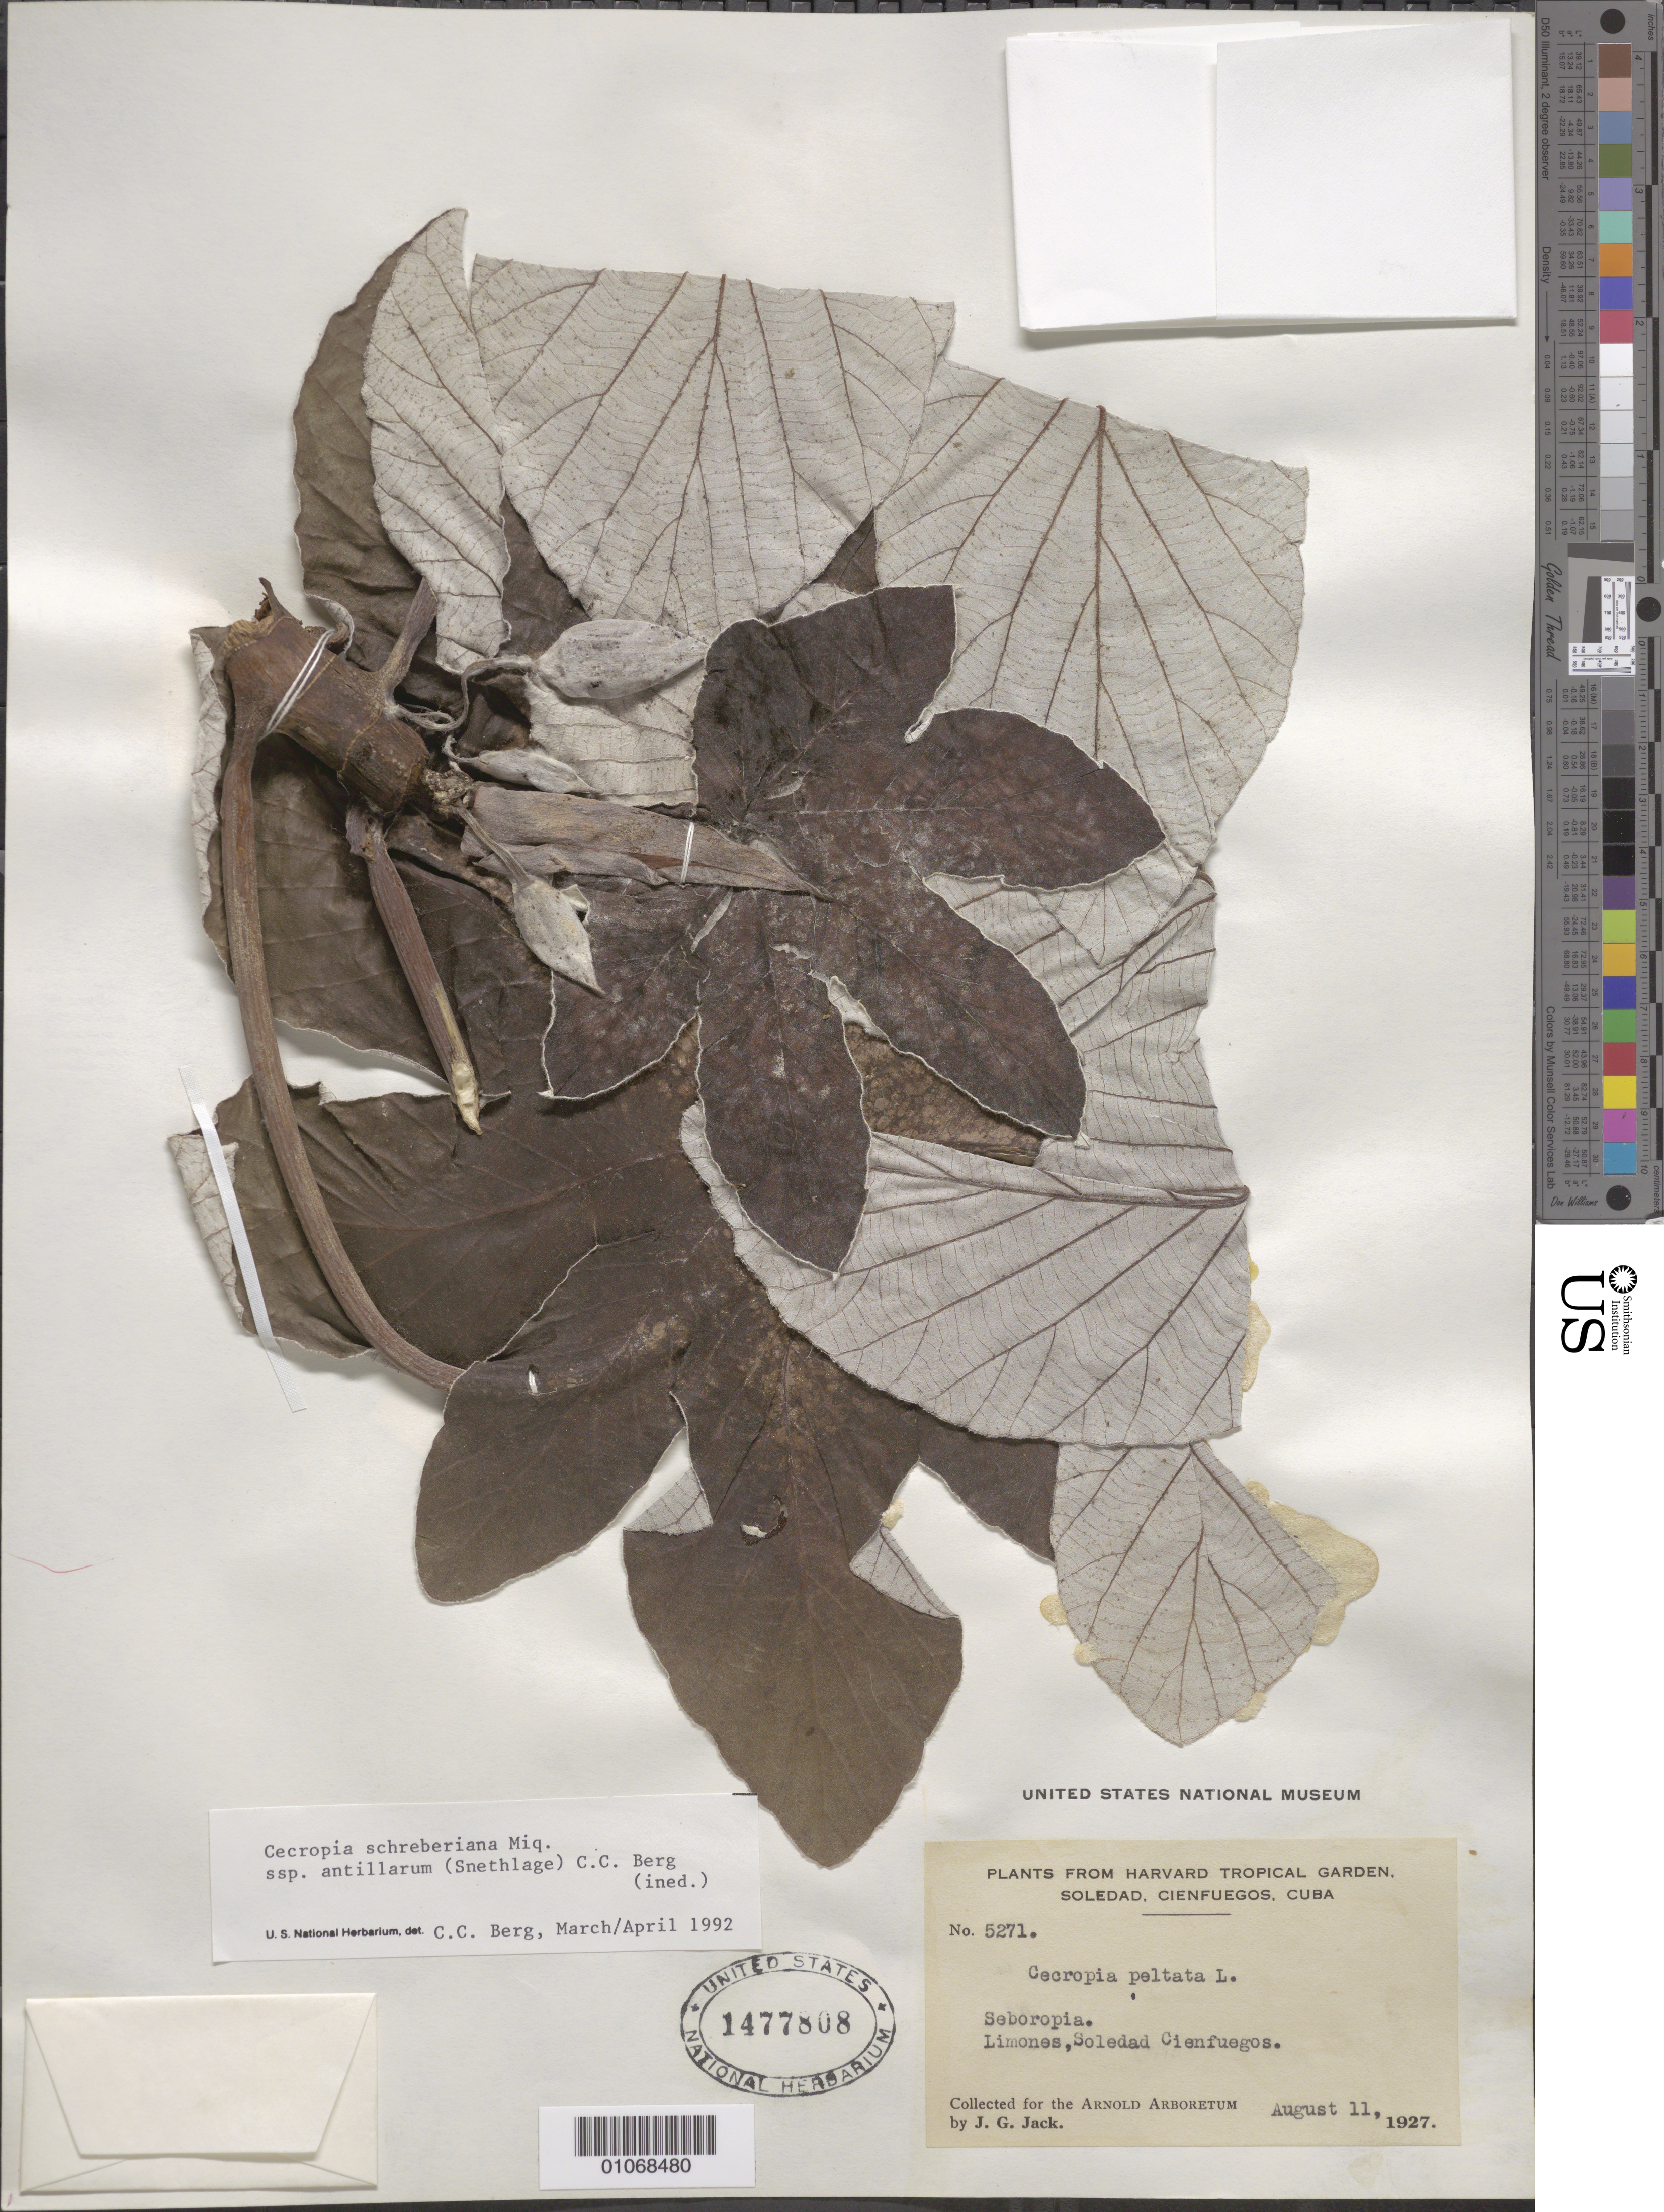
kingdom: Plantae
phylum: Tracheophyta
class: Magnoliopsida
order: Rosales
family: Urticaceae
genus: Cecropia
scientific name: Cecropia schreberiana subsp. antillarum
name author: (Snethl.) C.C. Berg & P. Franco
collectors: J. G. Jack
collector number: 5271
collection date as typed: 11 Aug 1927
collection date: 1927-08-11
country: Cuba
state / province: Cienfuegos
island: Cuba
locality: Seboropia, Limones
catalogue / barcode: US 1477808